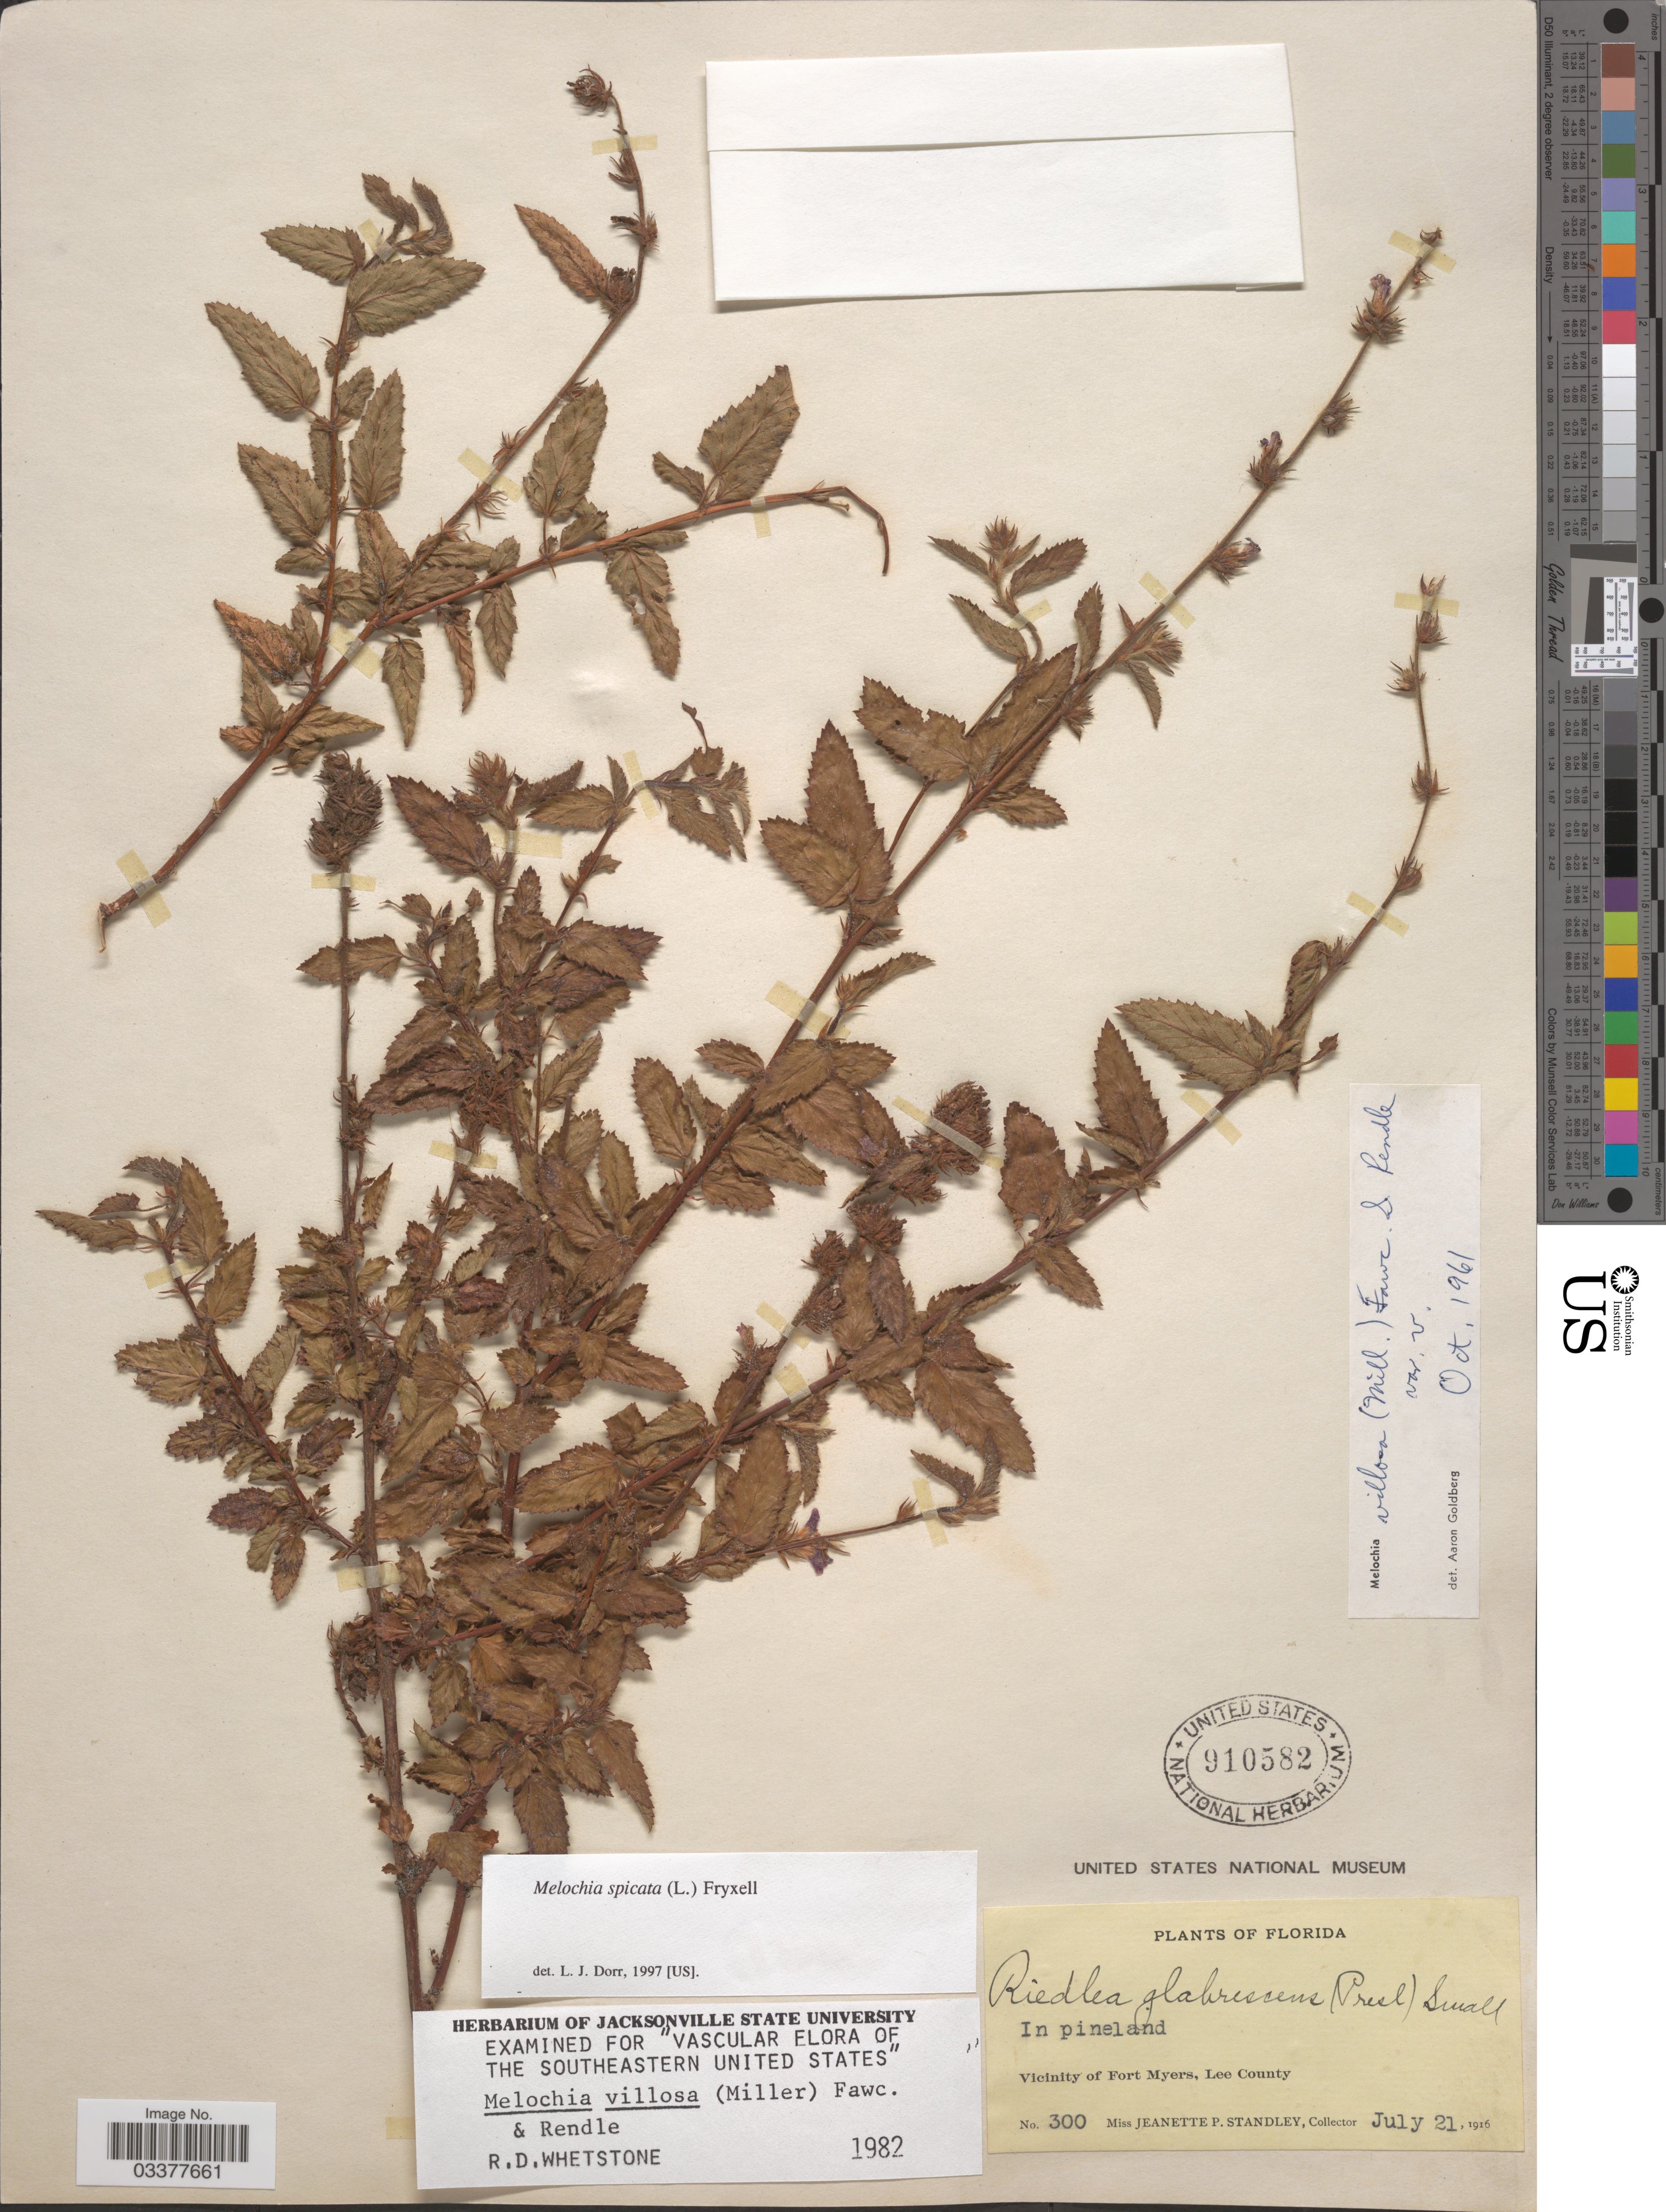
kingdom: Plantae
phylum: Tracheophyta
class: Magnoliopsida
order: Malvales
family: Malvaceae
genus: Melochia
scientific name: Melochia spicata var. spicata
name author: (L.) Fryxell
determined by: Dorr, L. J., (BOT), Smithsonian Institution - National Museum of Natural History (UNITED STATES)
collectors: J. P. Standley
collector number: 300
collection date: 1916-07-21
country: United States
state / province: Florida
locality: In pineland. Vicinity of Fort Myers, Lee County.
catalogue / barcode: US 910582